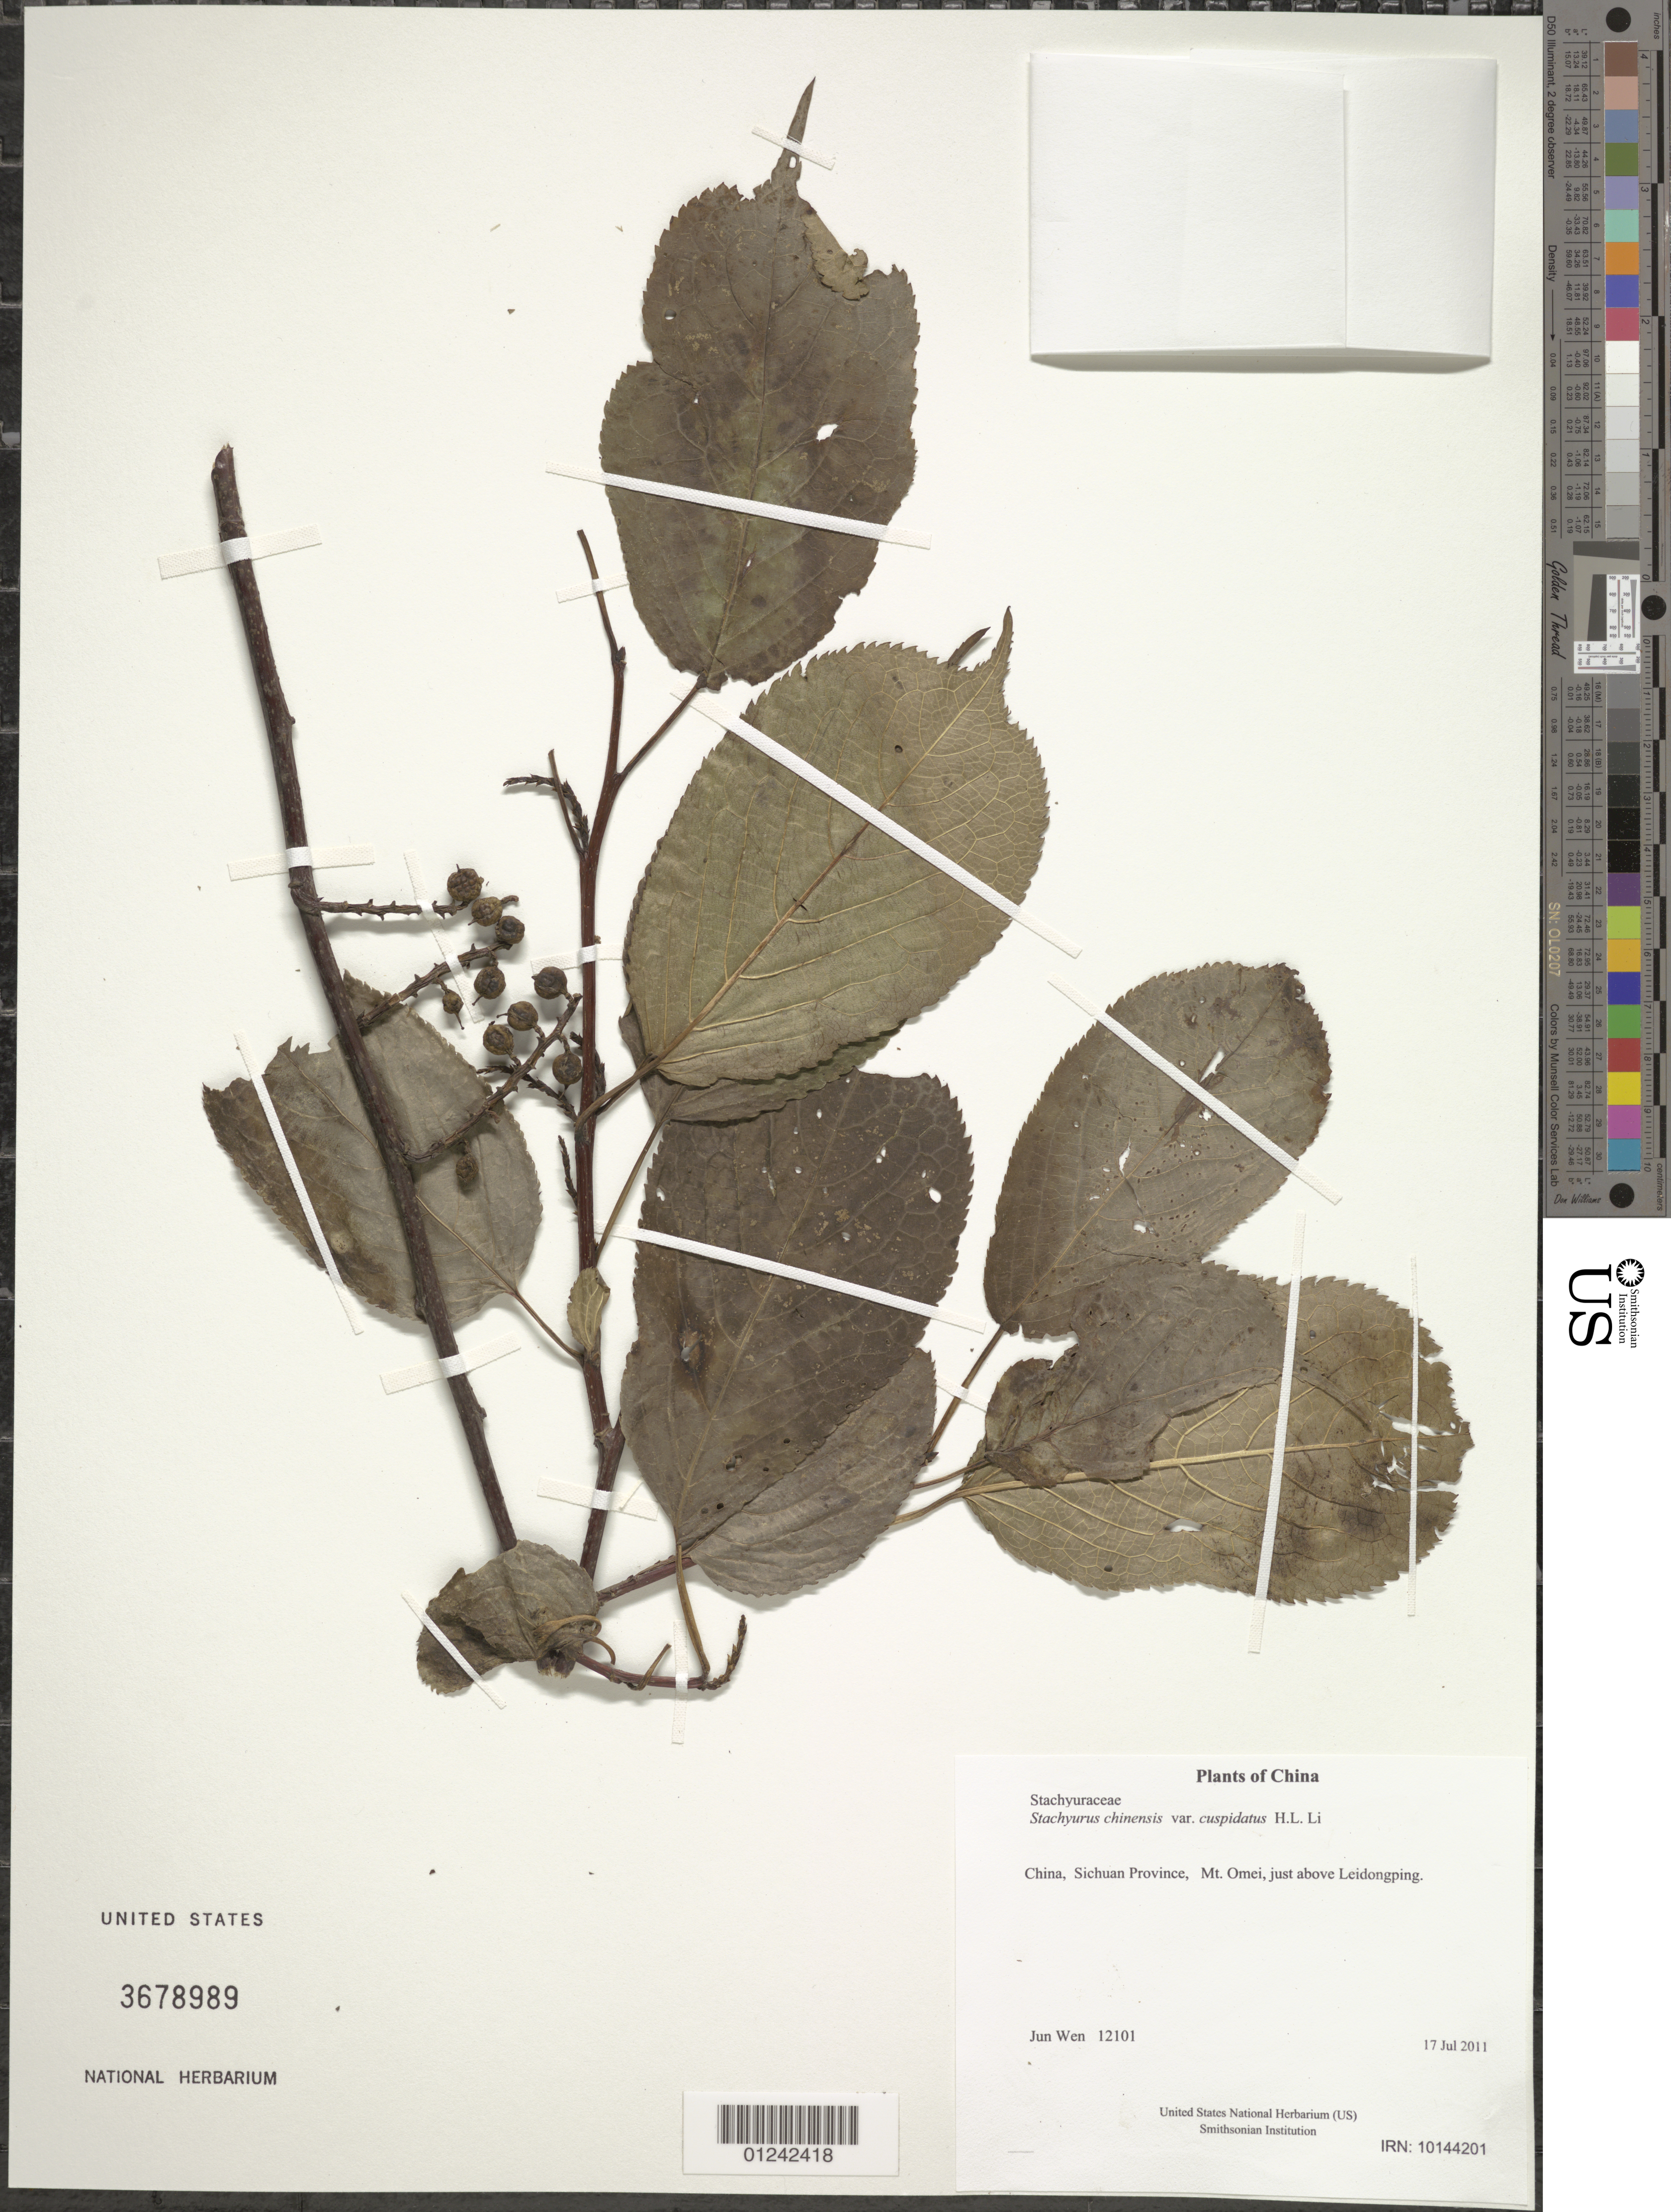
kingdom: Plantae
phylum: Tracheophyta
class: Magnoliopsida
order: Crossosomatales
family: Stachyuraceae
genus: Stachyurus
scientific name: Stachyurus chinensis var. cuspidatus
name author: H.L. Li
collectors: J. Wen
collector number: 12101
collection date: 2011-07-17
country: China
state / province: Sichuan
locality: Mt. Omei, just above Leidongping.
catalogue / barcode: US 3578989